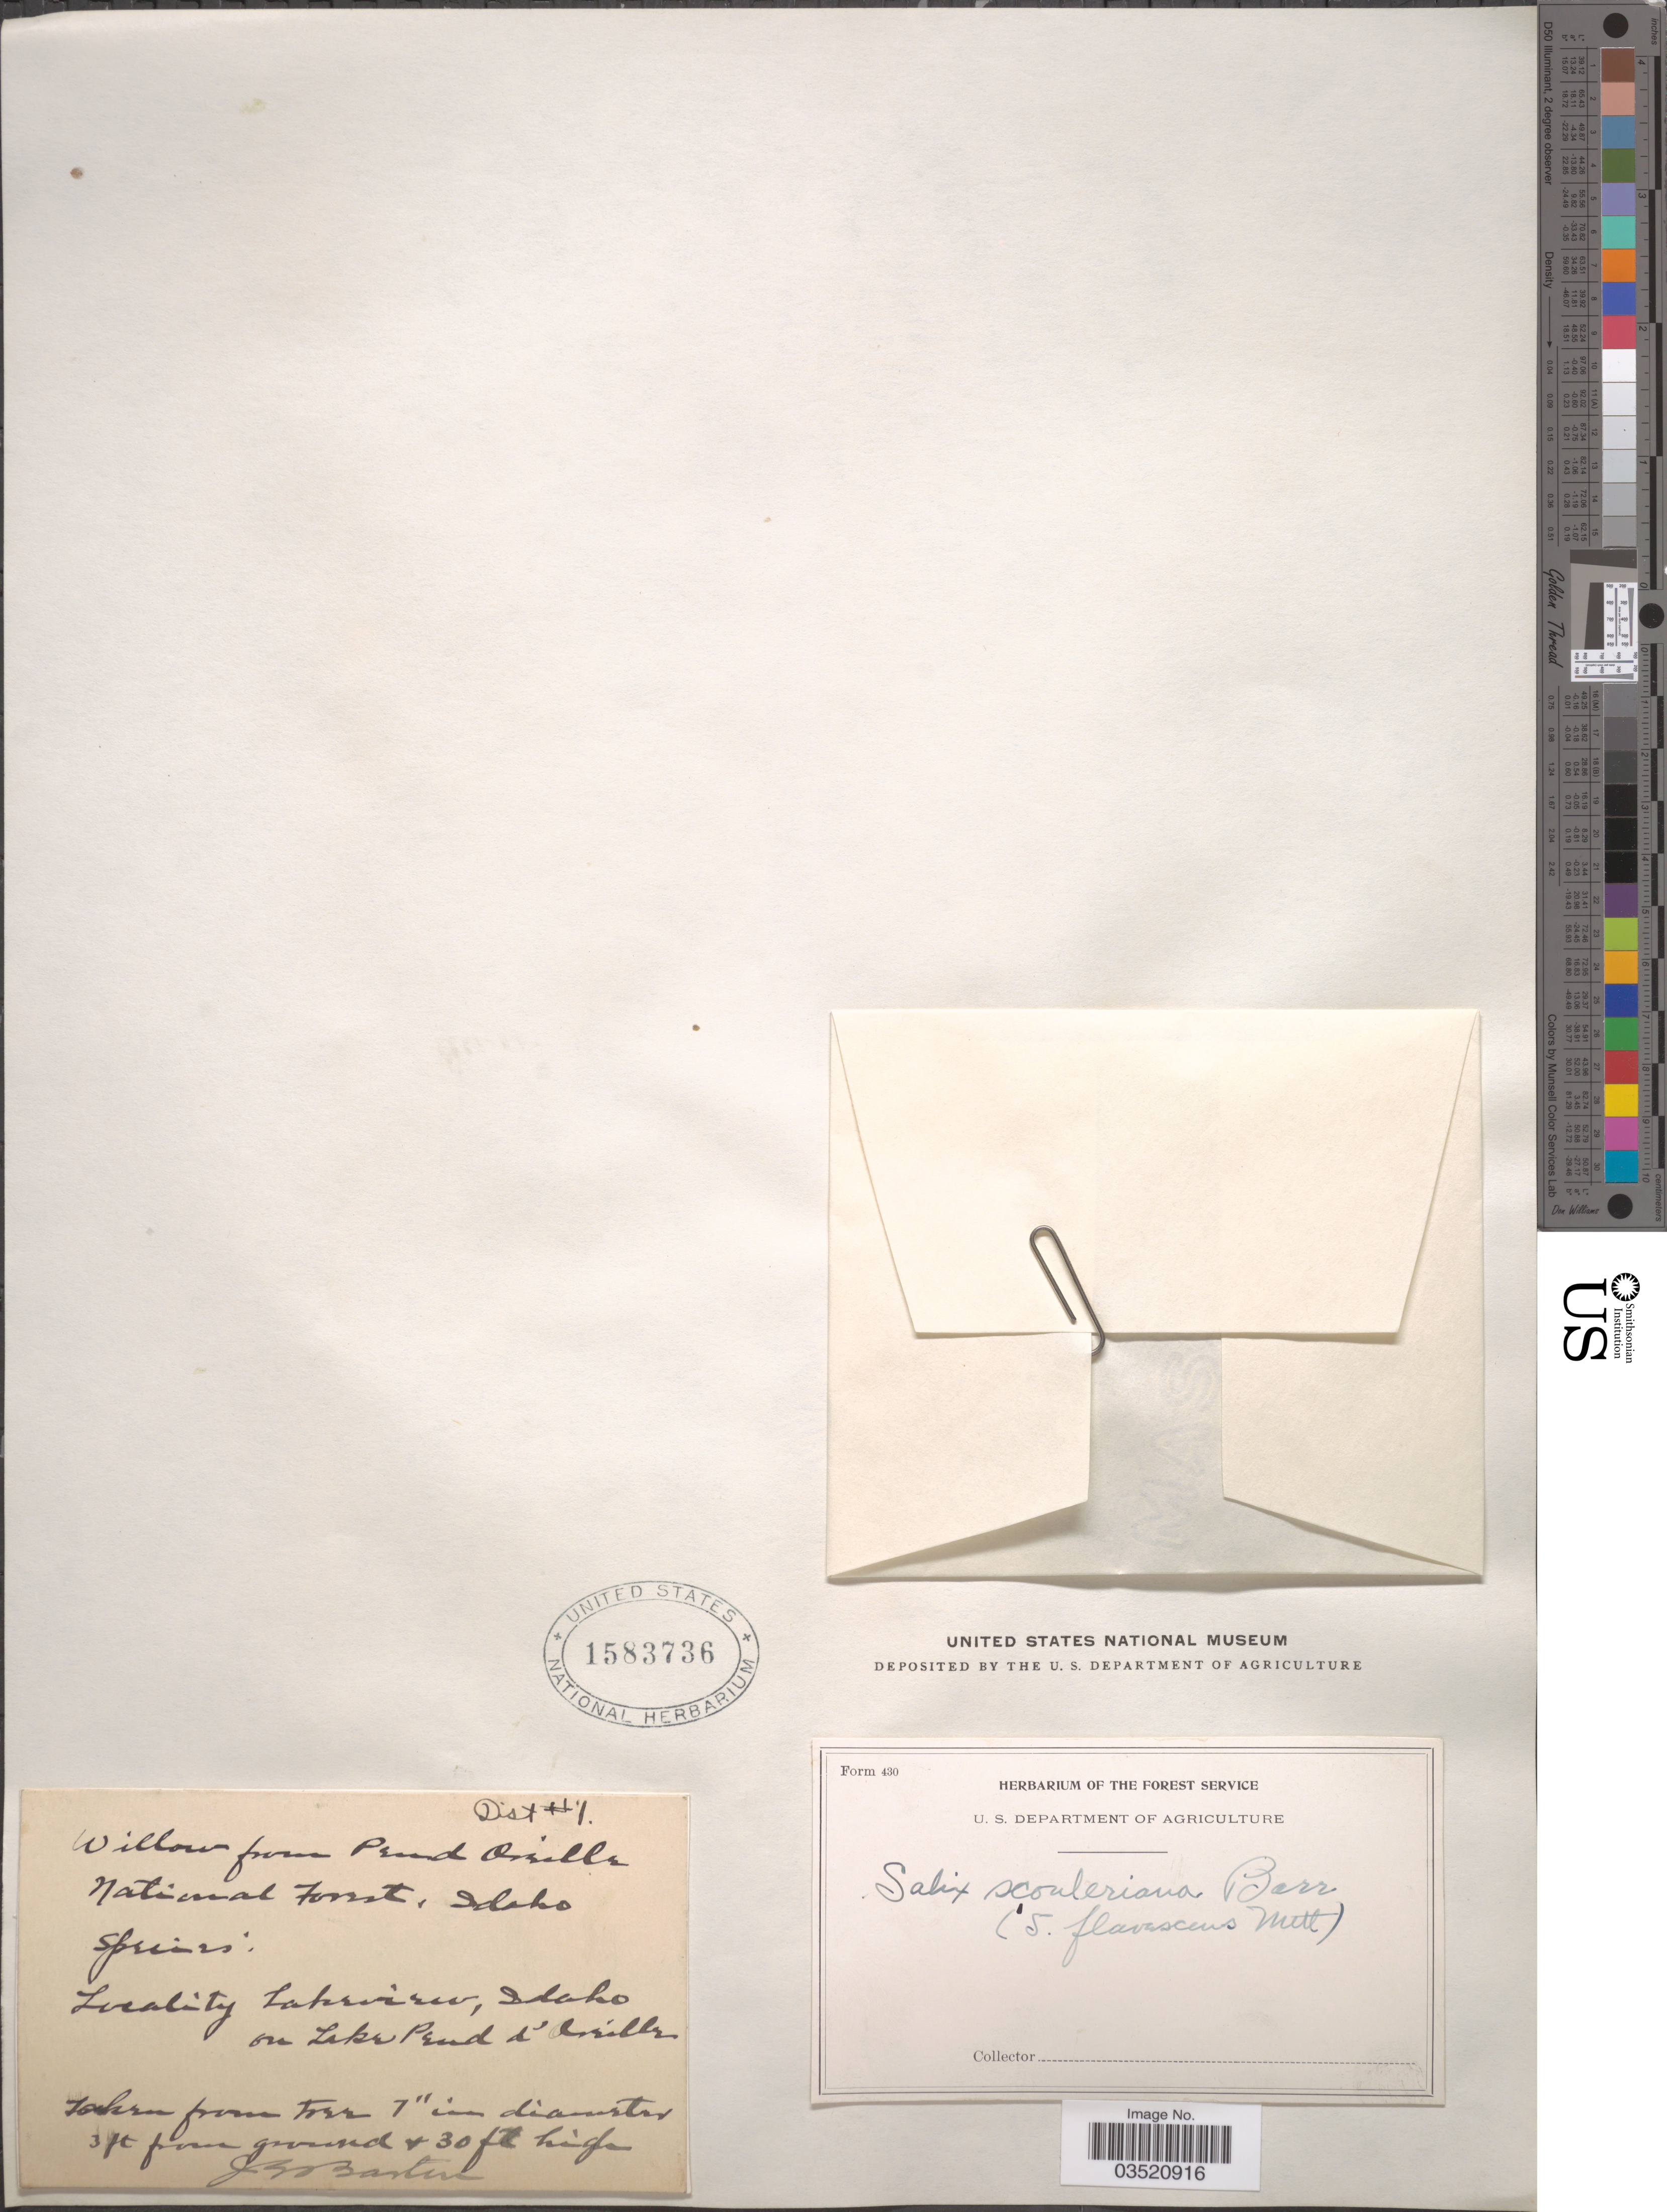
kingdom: Plantae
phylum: Tracheophyta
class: Magnoliopsida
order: Malpighiales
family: Salicaceae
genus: Salix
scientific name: Salix scouleriana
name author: Barratt ex Hook.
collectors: J. Bastin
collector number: Dist 1*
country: United States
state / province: Idaho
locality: Pend Oreille National Forest. Lakeview, on Lake Pend d'Oreille.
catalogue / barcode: US 1583736